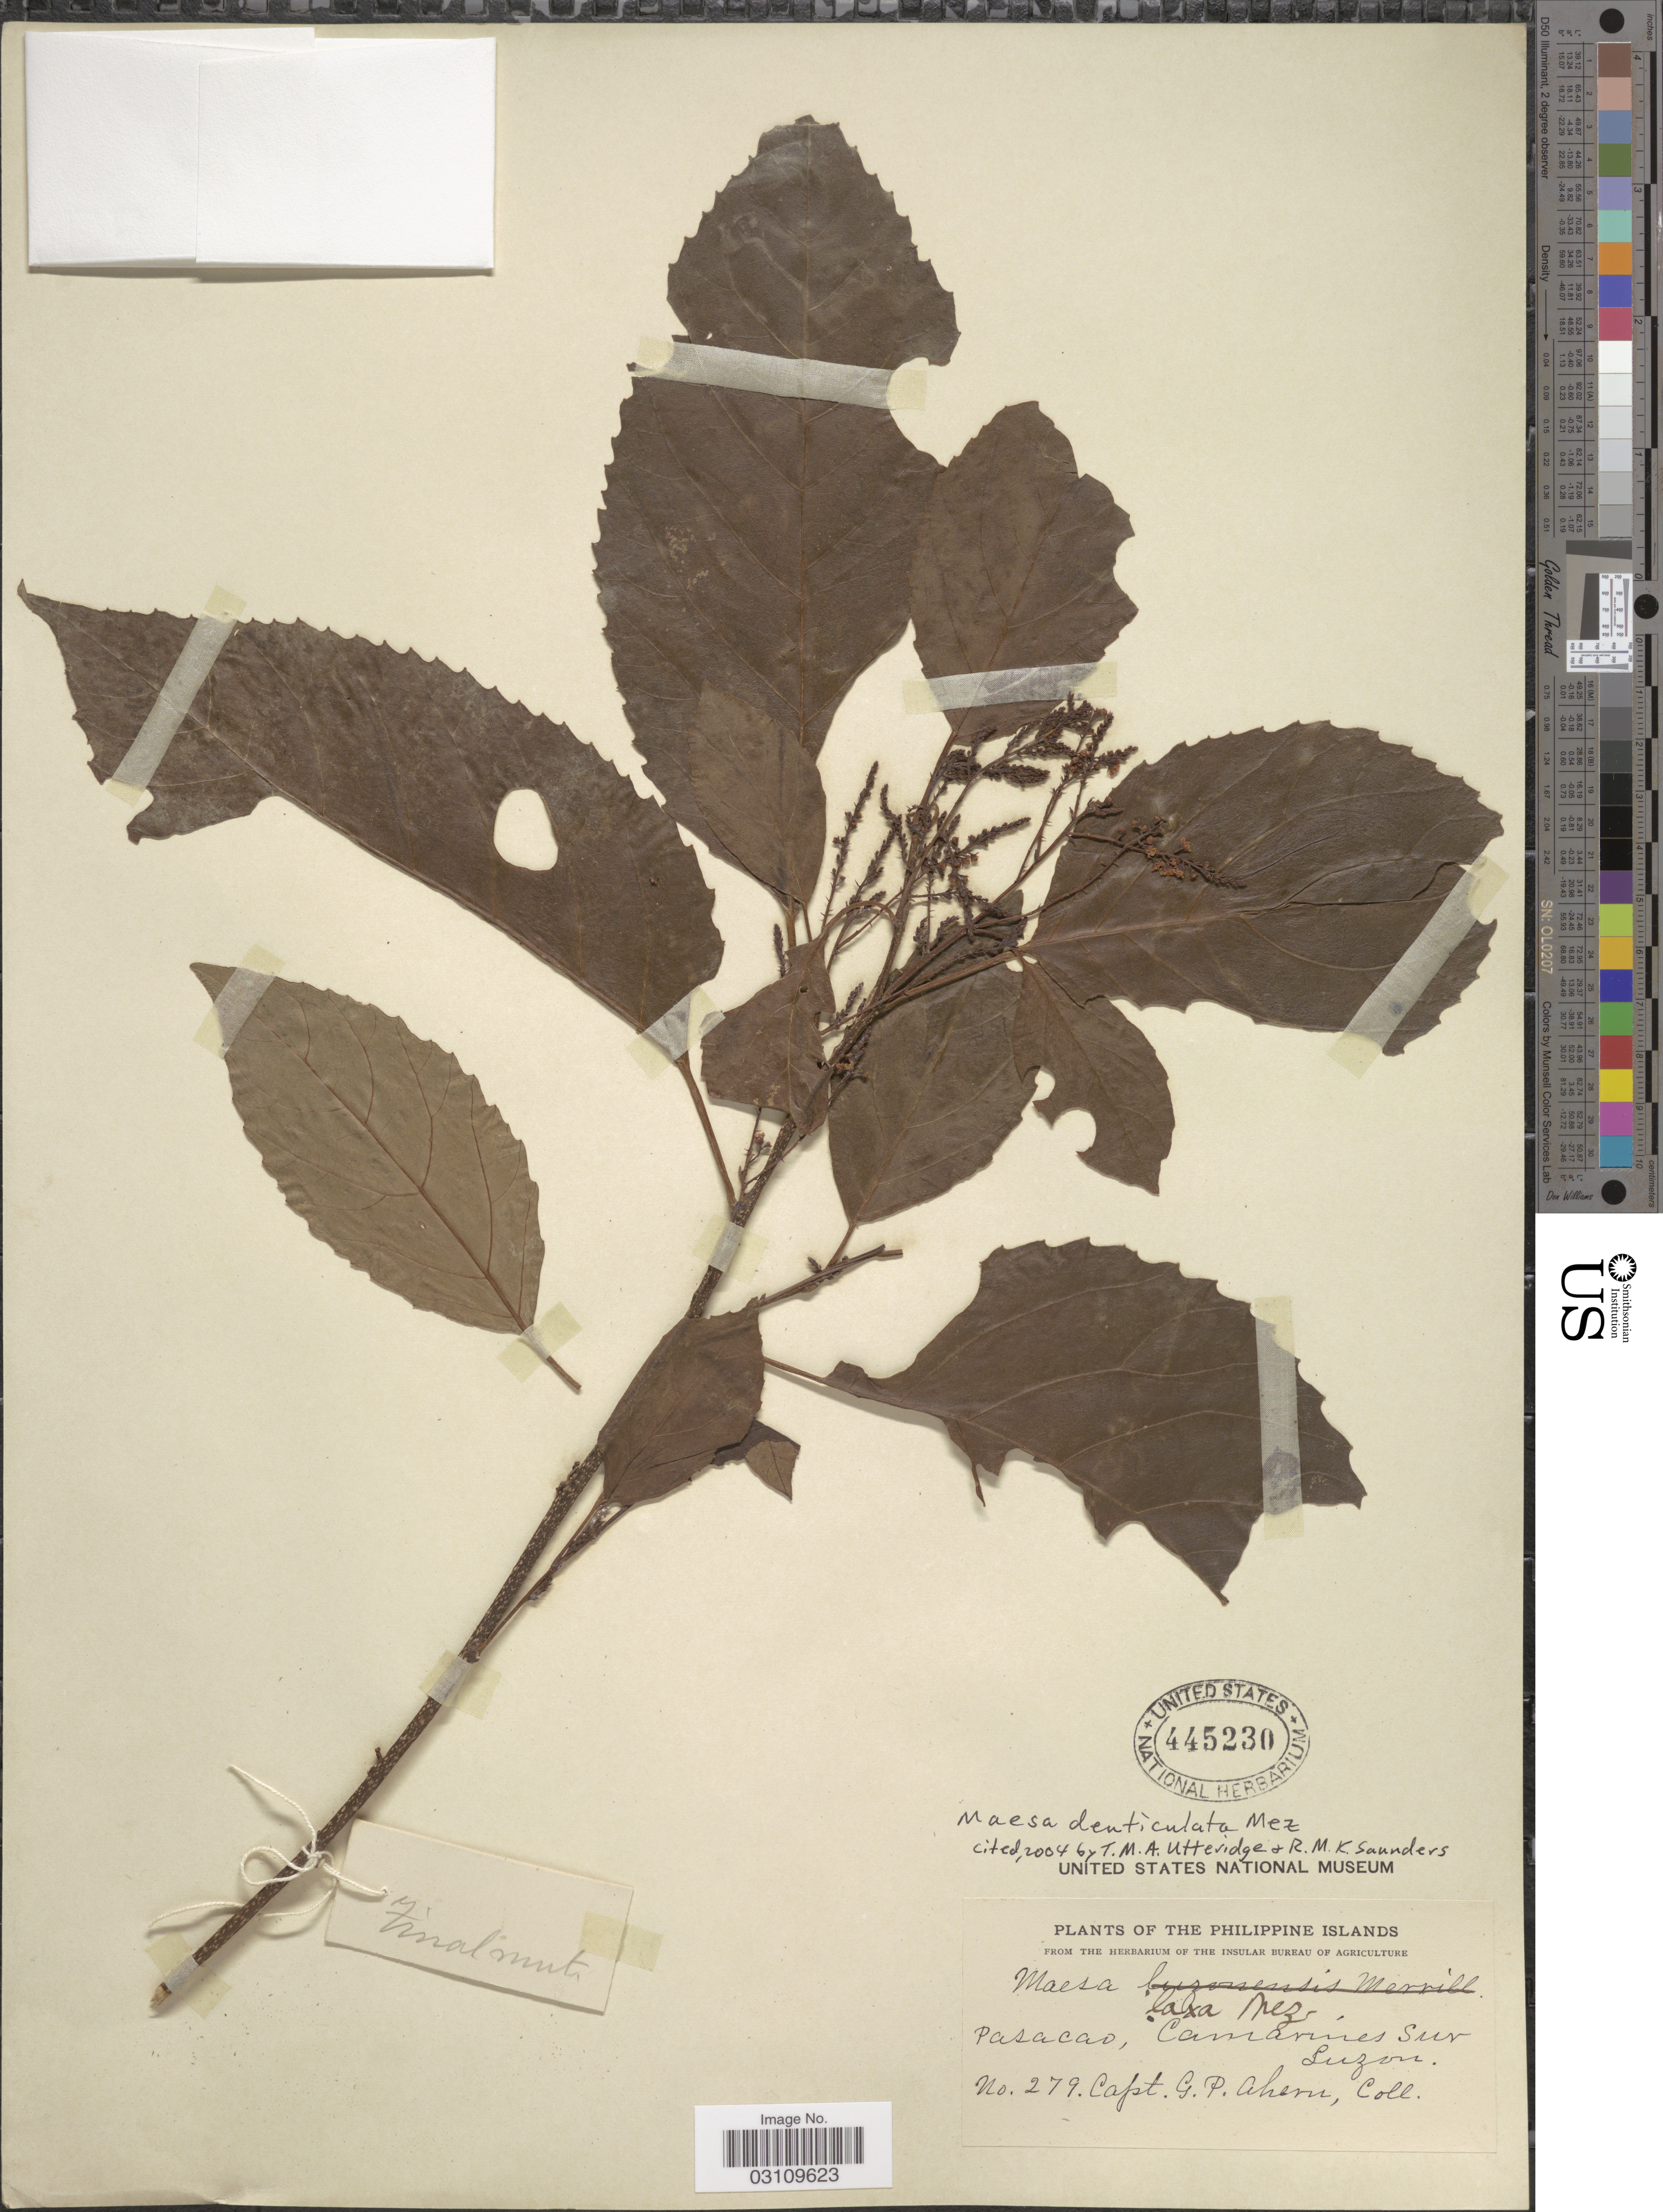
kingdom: Plantae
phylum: Tracheophyta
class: Magnoliopsida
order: Ericales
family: Primulaceae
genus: Maesa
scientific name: Maesa denticulata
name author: Mez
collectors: G. Ahern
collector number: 279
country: Philippines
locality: Pasacao, Camarines Sur, Luzon.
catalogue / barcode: US 445230